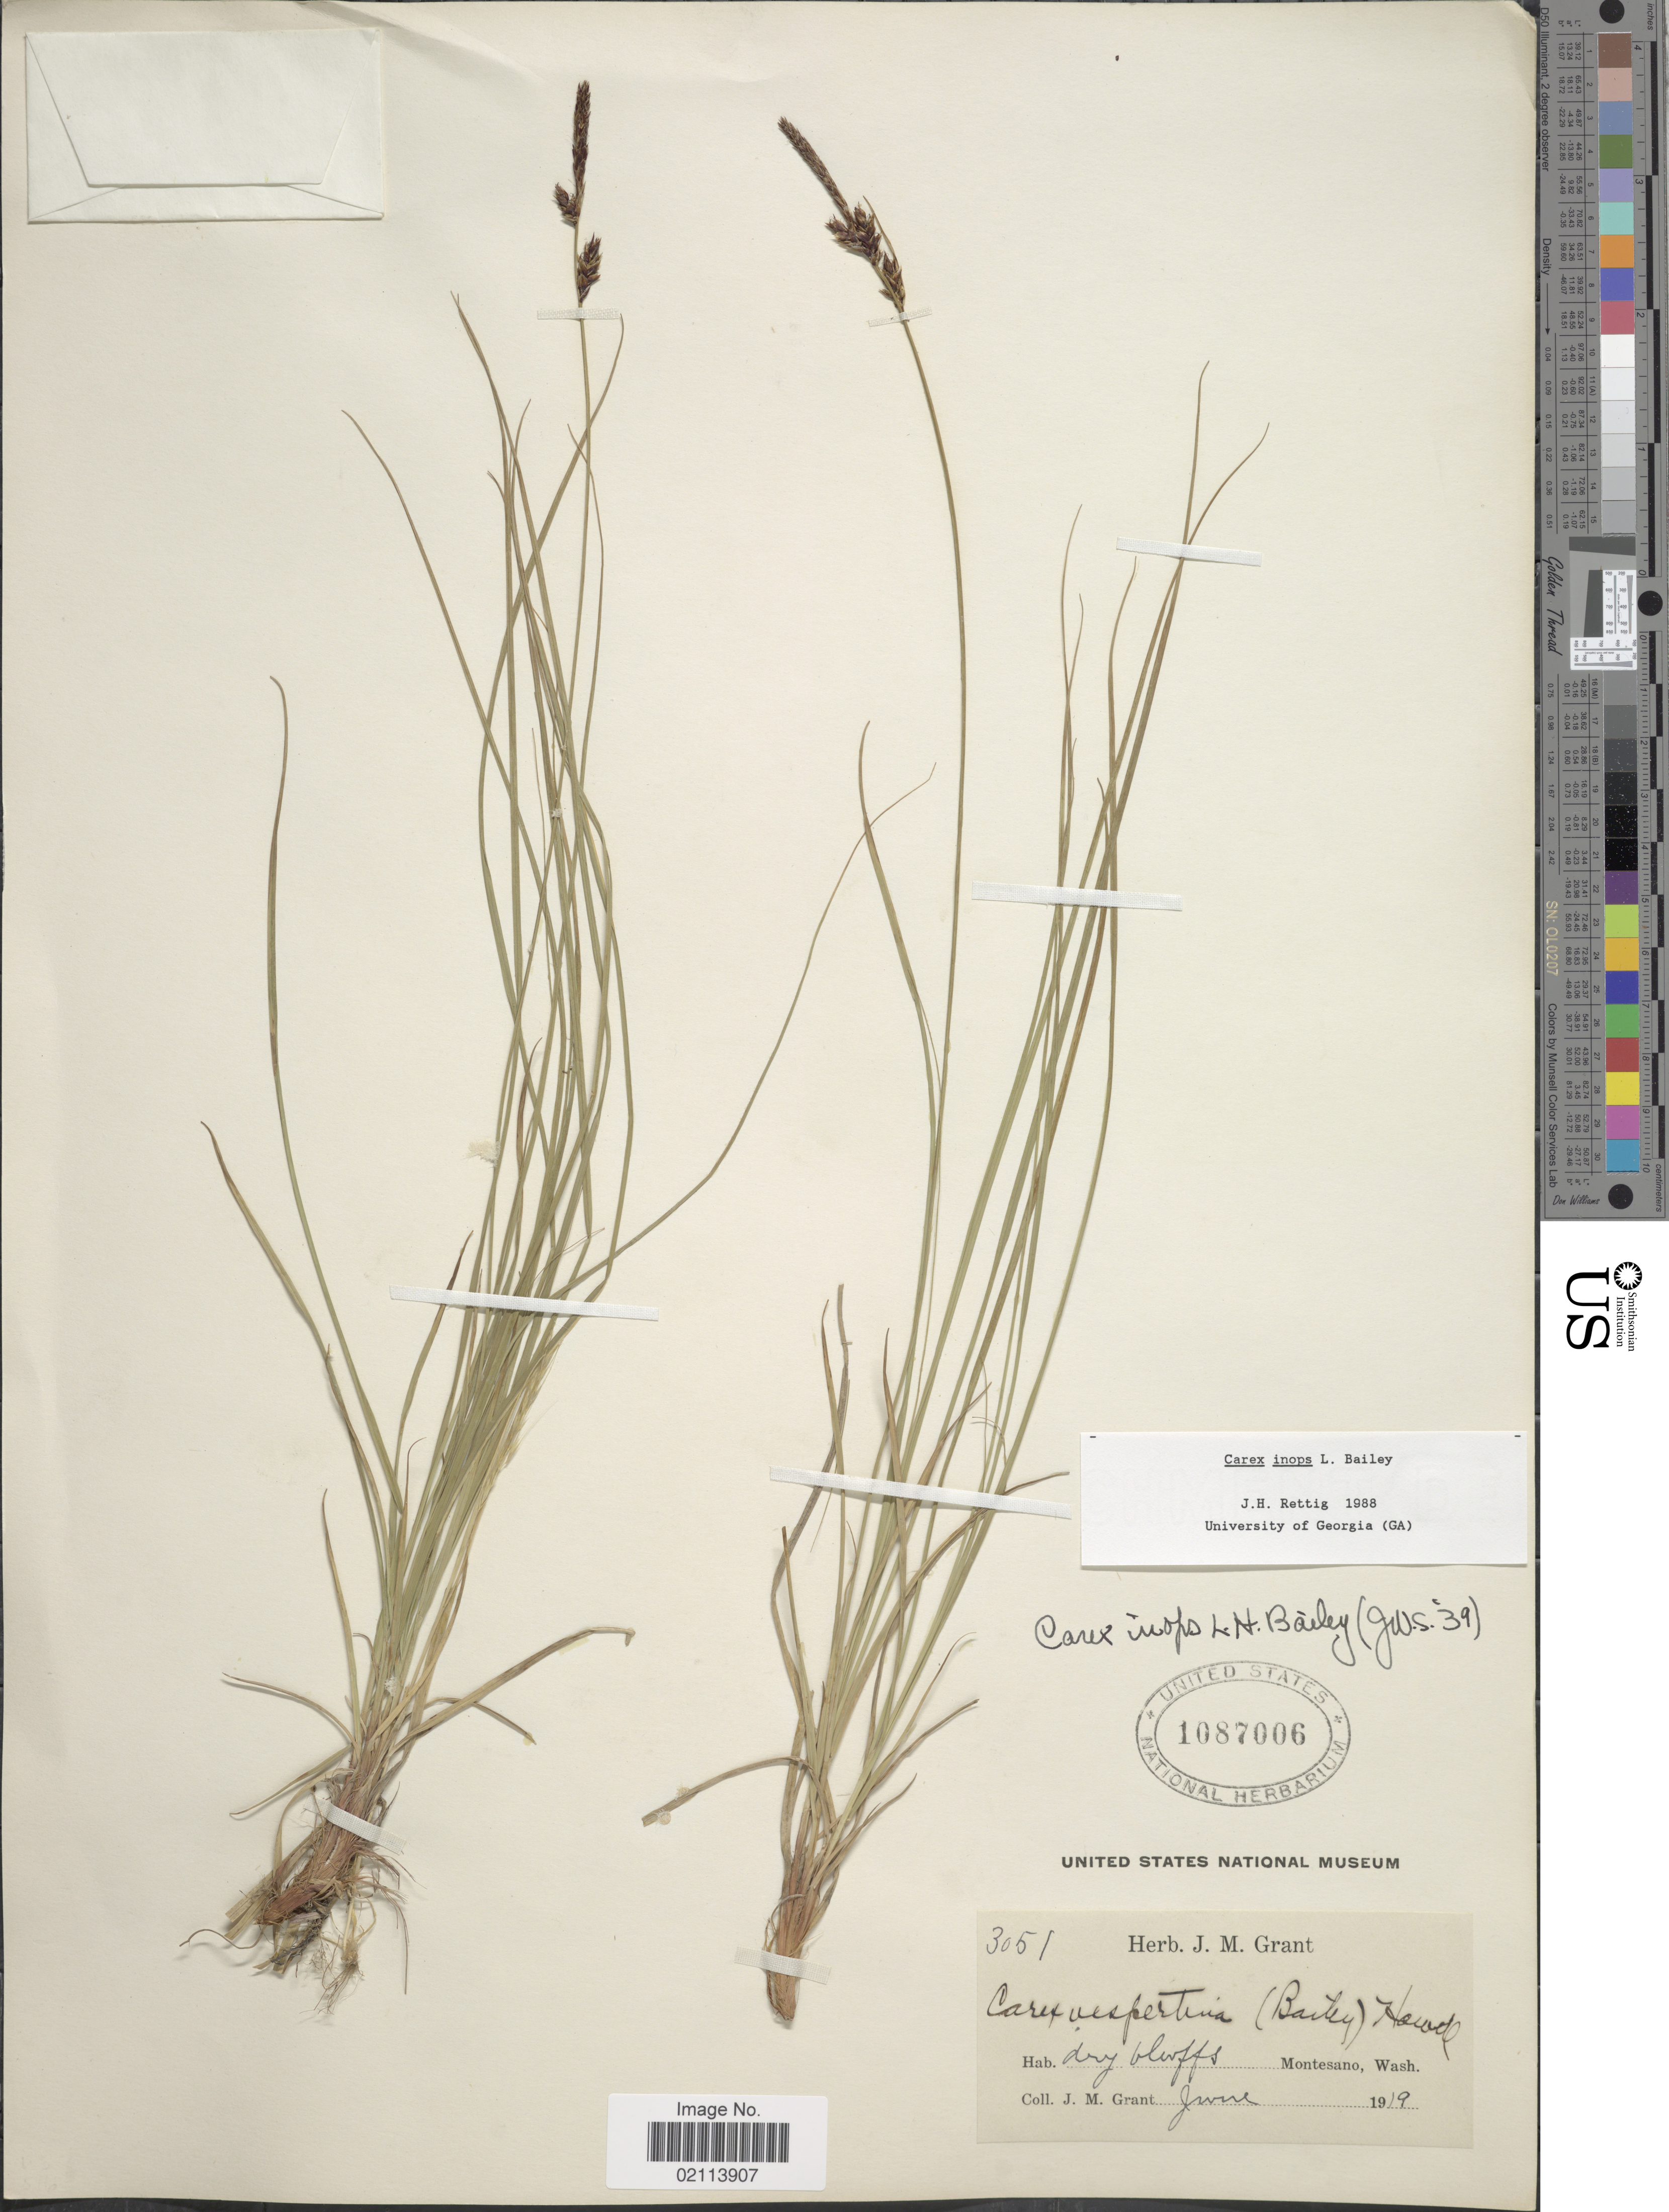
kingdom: Plantae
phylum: Tracheophyta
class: Liliopsida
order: Poales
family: Cyperaceae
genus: Carex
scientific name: Carex inops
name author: L.H. Bailey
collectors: J. M. Grant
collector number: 3051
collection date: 1919-06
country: United States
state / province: Washington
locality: Dry bluffs, Montesano.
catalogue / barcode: US 1087006